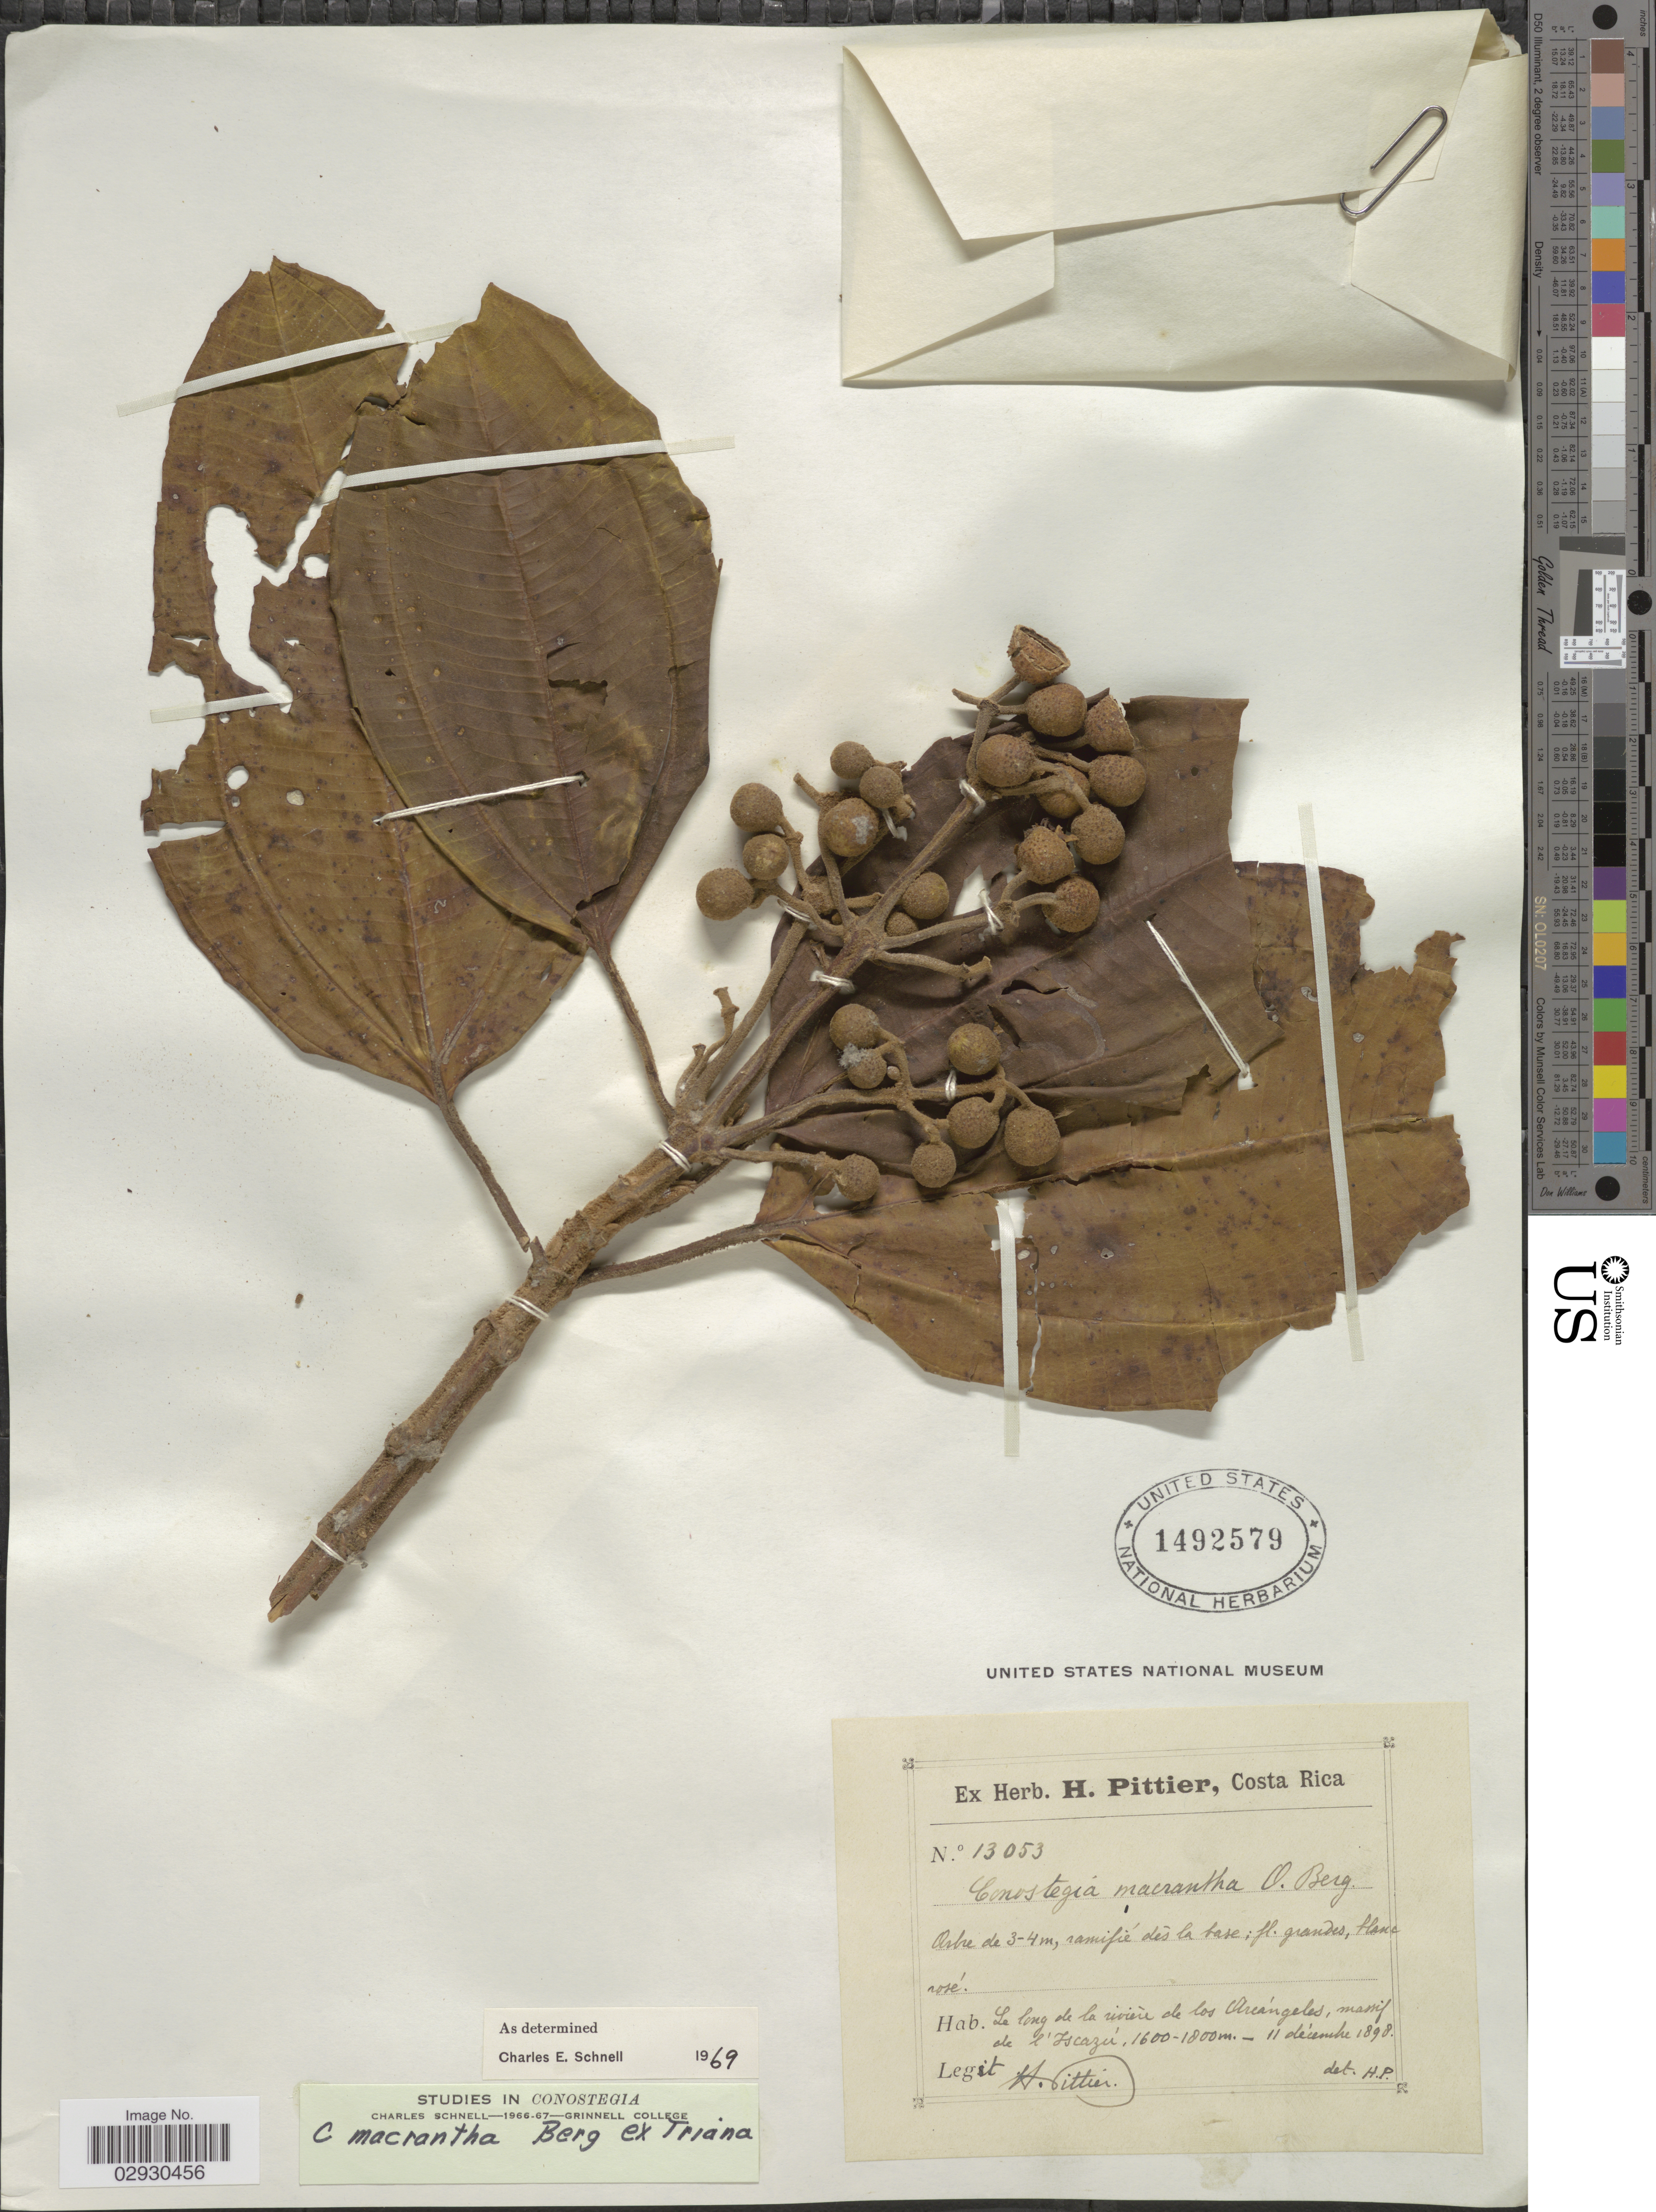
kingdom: Plantae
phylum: Tracheophyta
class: Magnoliopsida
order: Myrtales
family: Melastomataceae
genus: Conostegia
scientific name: Conostegia macrantha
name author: O. Berg ex Triana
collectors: A. Pittier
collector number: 13053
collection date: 1898-12-11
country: Costa Rica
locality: Le long de la rivière de los Orcángeles, massif de l'Iscazú.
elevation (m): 1600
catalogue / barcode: US 1492579